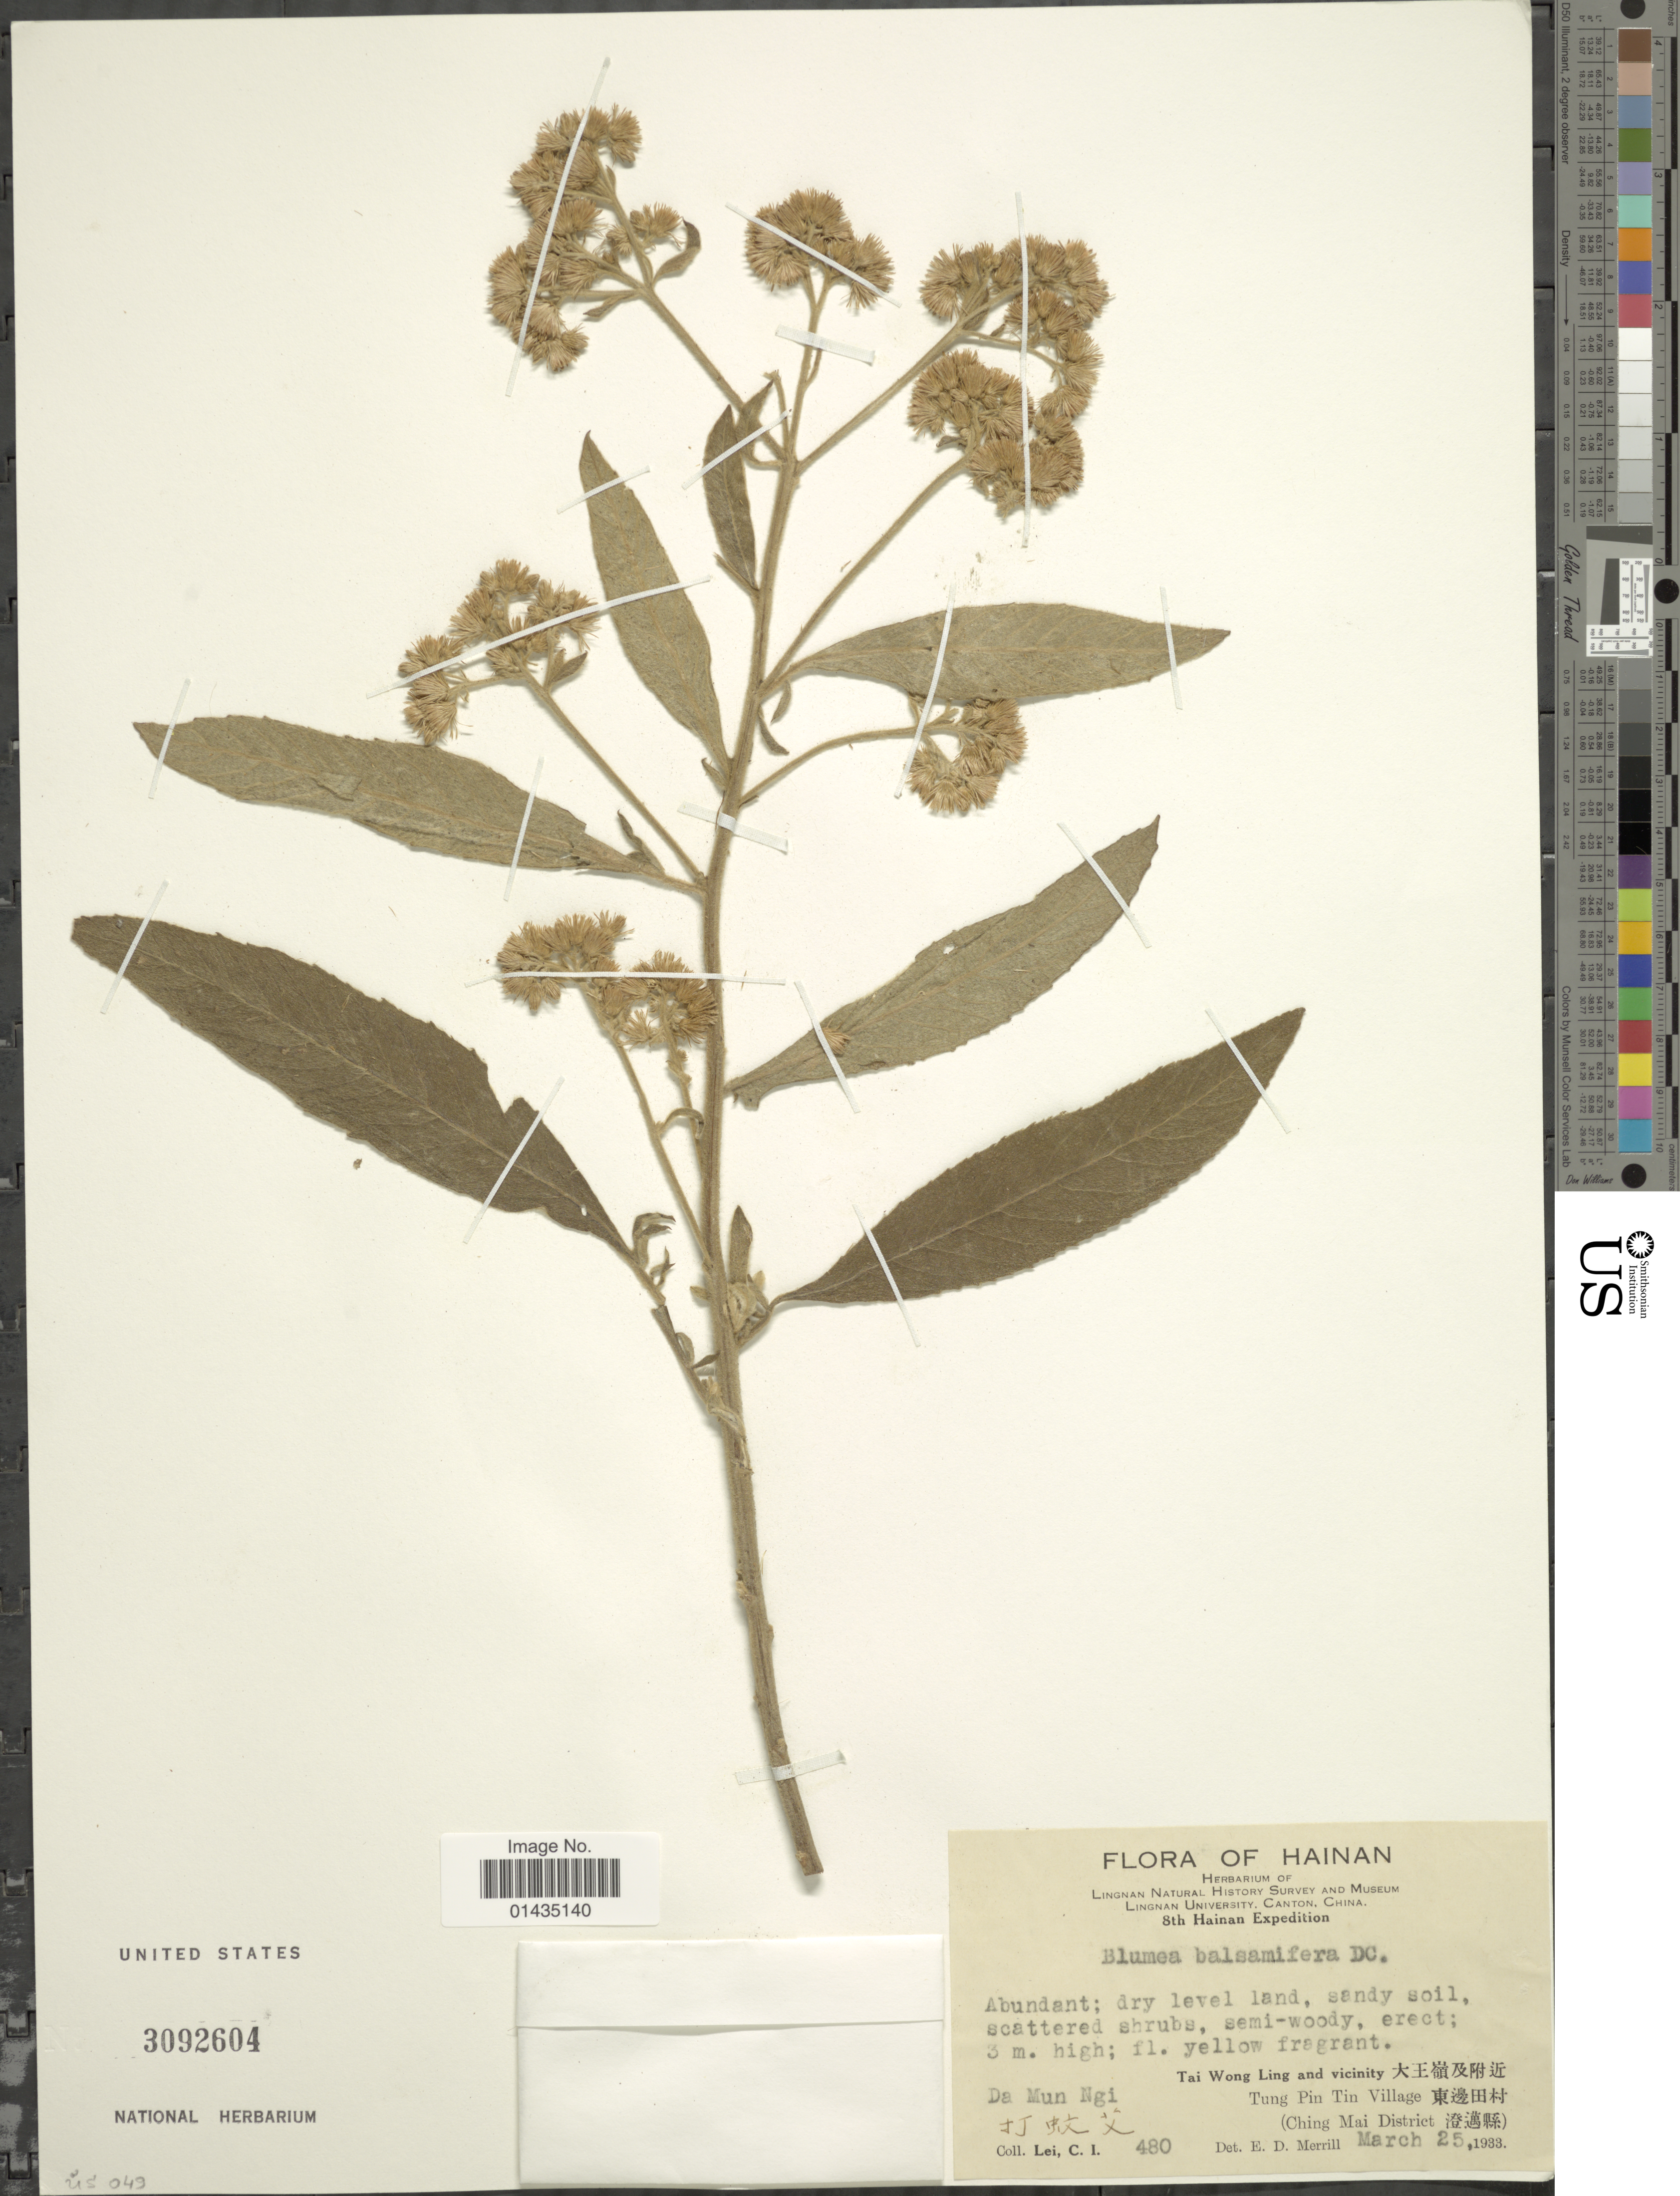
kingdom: Plantae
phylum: Tracheophyta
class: Magnoliopsida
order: Asterales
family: Asteraceae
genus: Blumea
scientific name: Blumea balsamifera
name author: (L.) DC.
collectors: C. I. Lei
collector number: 480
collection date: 1933-03-25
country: China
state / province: Hainan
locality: Tai Wong Ling and vicinity, Tung Pin Tin Village, Ching Mai District, Da Mun Ngi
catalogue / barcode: US 3092604